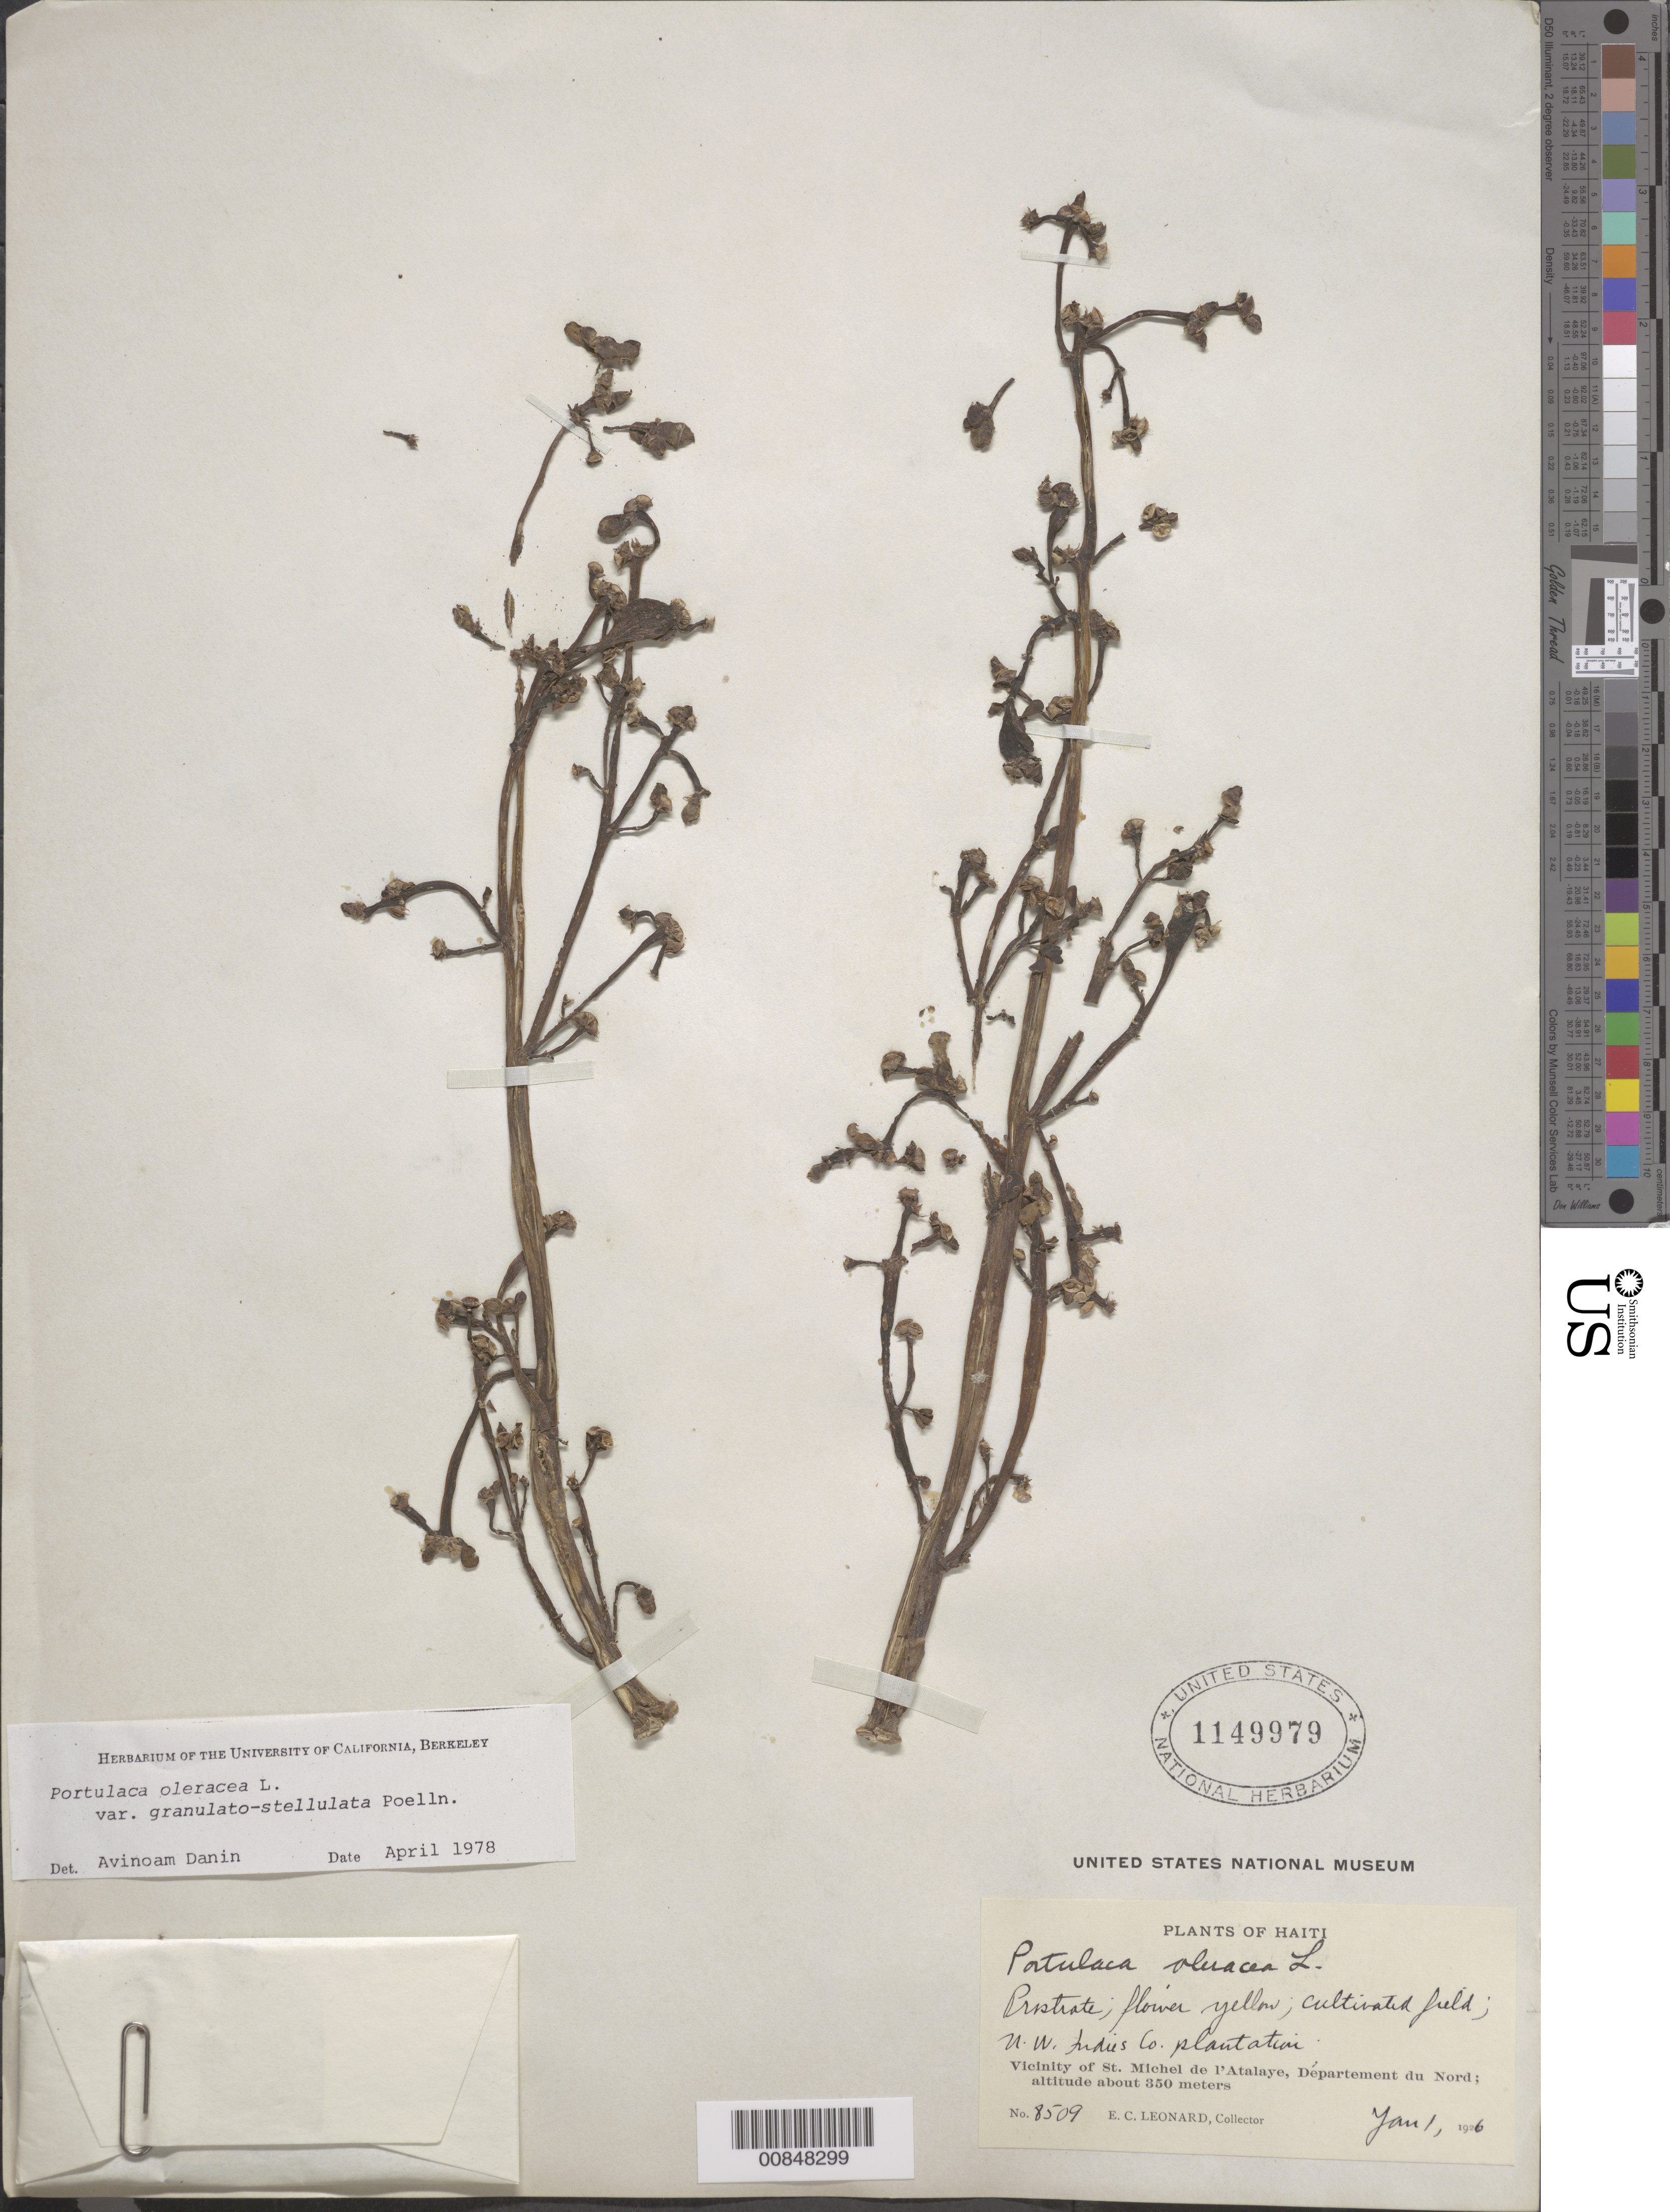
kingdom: Plantae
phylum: Tracheophyta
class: Magnoliopsida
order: Caryophyllales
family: Portulacaceae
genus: Portulaca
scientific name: Portulaca oleracea var. granulatostellulata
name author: Poelln.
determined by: Danin, A., (UC), University of California Berkeley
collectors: E. C. Leonard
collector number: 8509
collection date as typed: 01 Jan 1926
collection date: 1926-01-01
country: Haiti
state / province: Nord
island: Hispaniola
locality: Vicinity of St. Michel de l'Atalaye. U. W. Indies Co. Plantation.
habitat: Cultivated field.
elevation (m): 350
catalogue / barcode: US 1149979